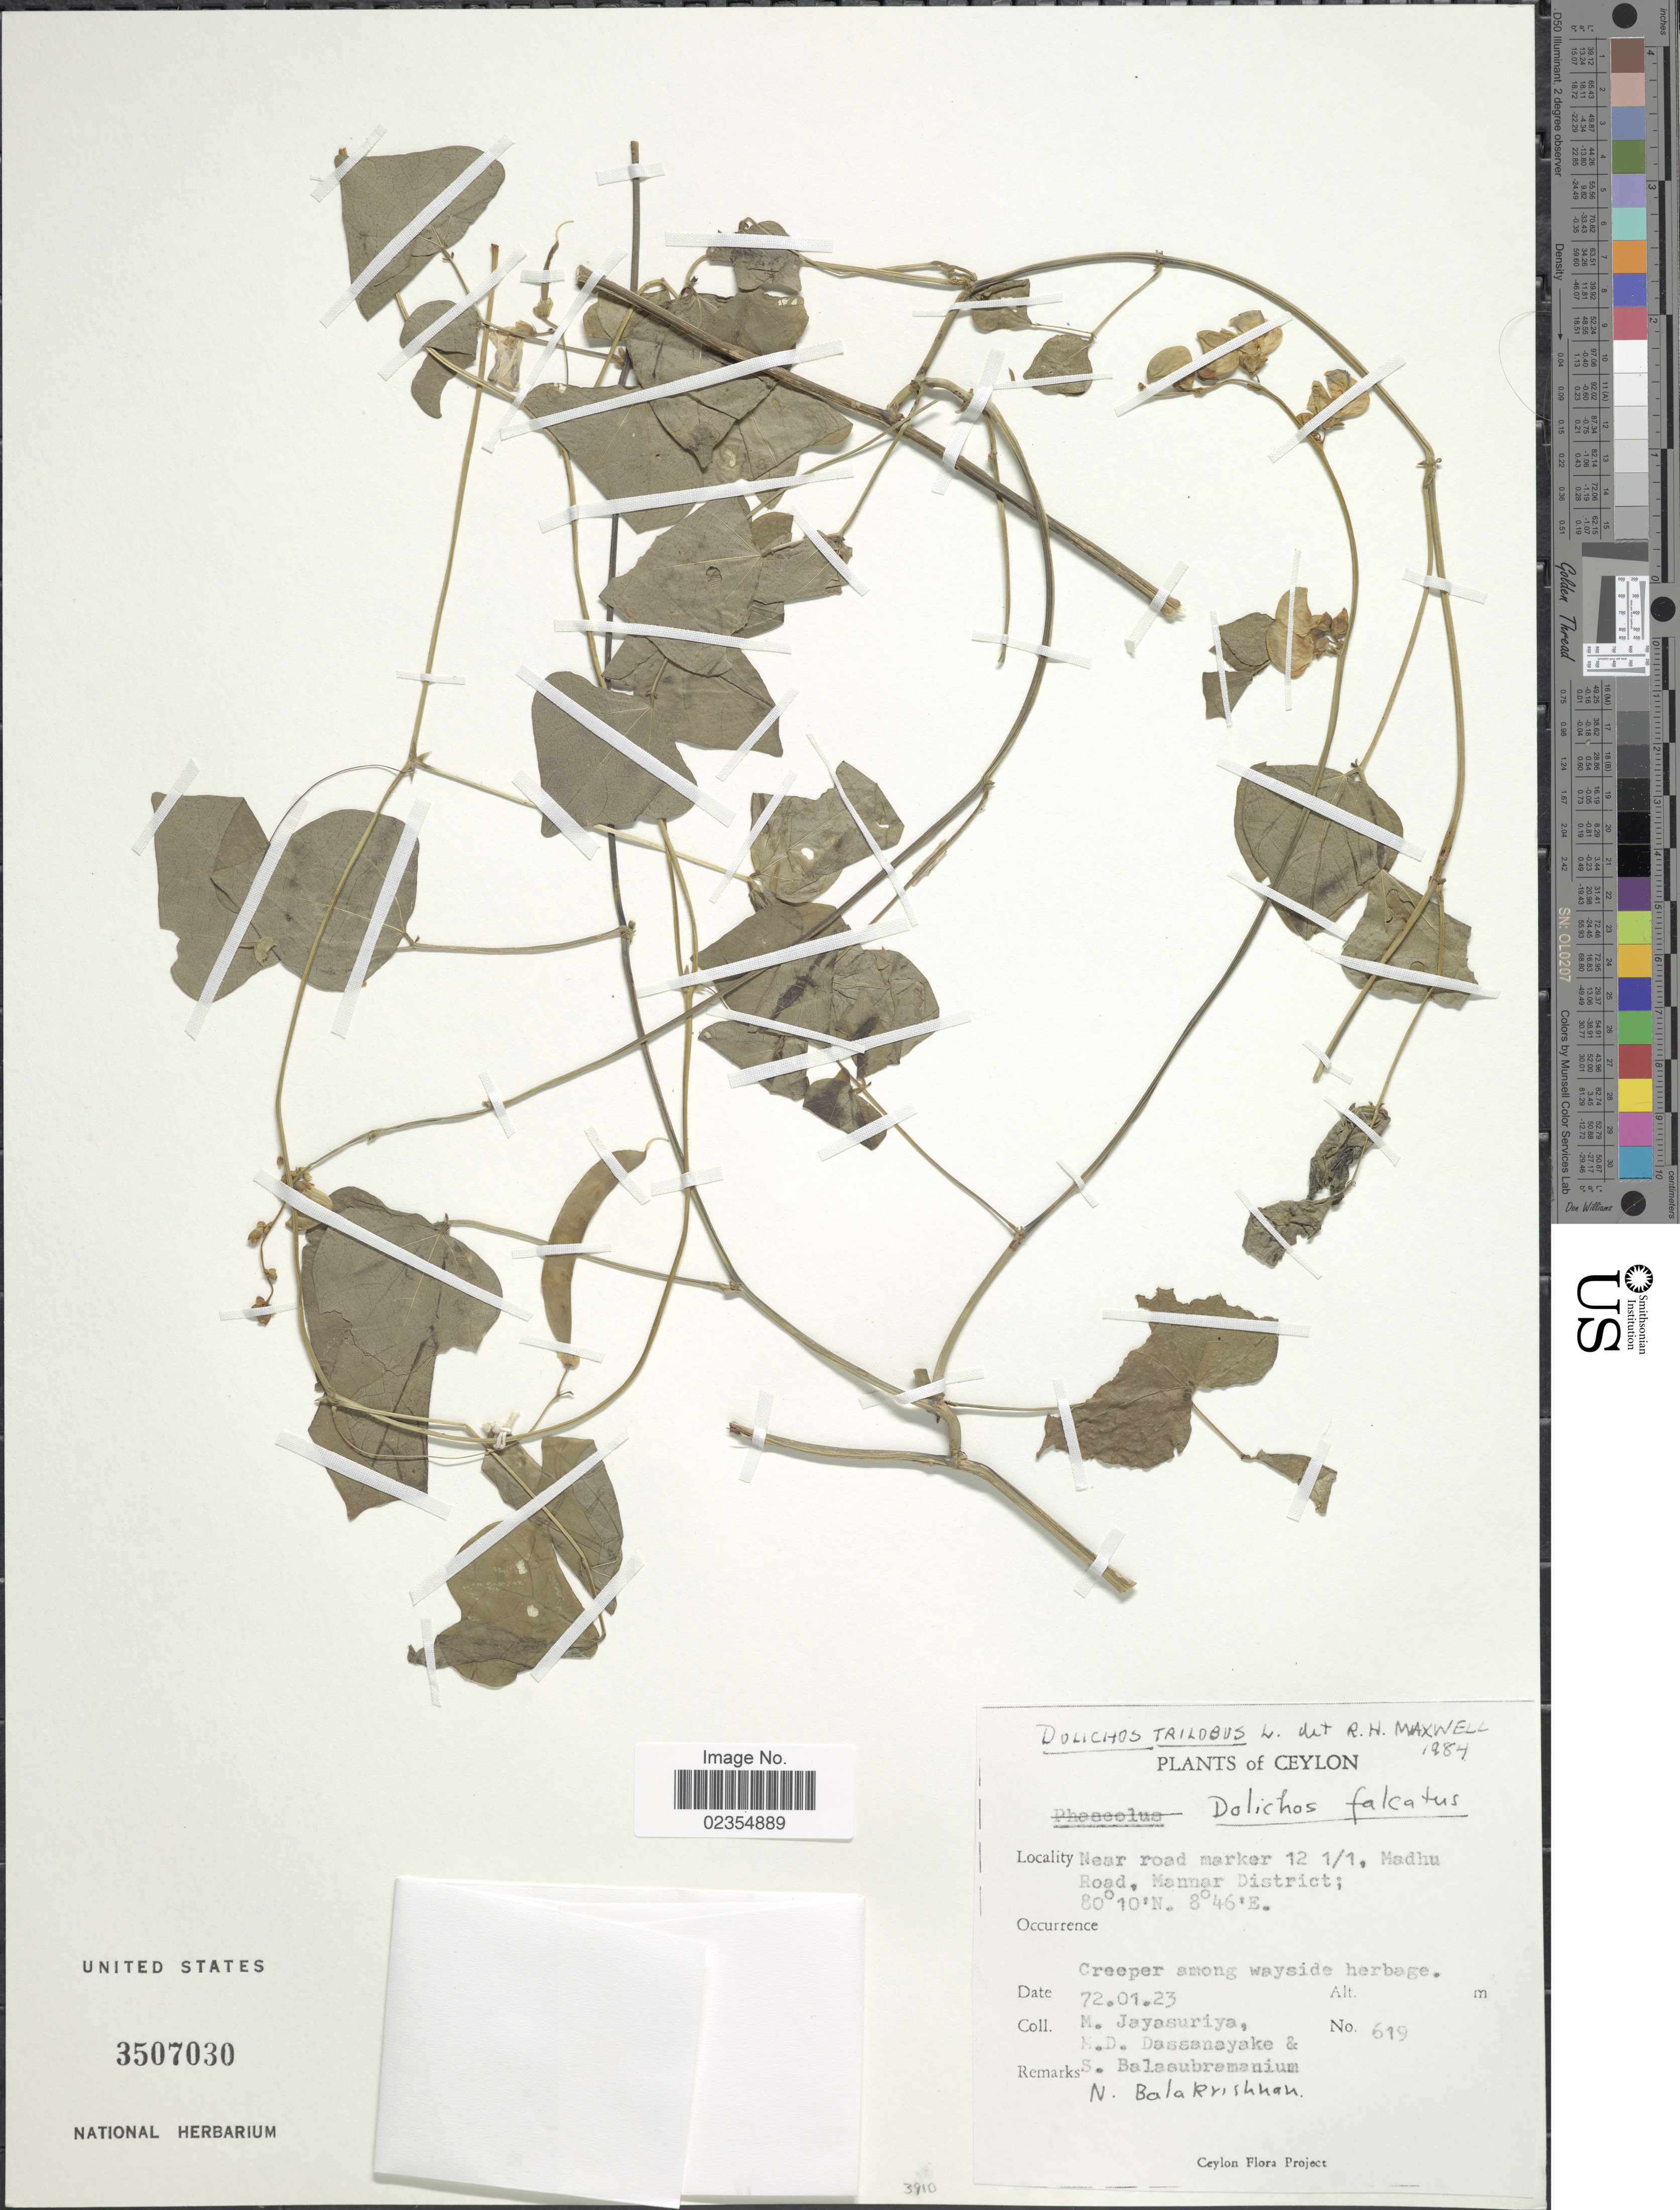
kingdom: Plantae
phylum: Tracheophyta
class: Magnoliopsida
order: Fabales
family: Fabaceae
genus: Dolichos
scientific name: Dolichos trilobus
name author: L.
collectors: M. Jayasuriya, M. D. Dassanayake & S. Balasubramanium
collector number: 619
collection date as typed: Transcribed d/m/y: 23/1/72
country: Sri Lanka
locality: Near road marker 12 1/1, Madhu Road, Mannar District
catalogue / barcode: US 3507030